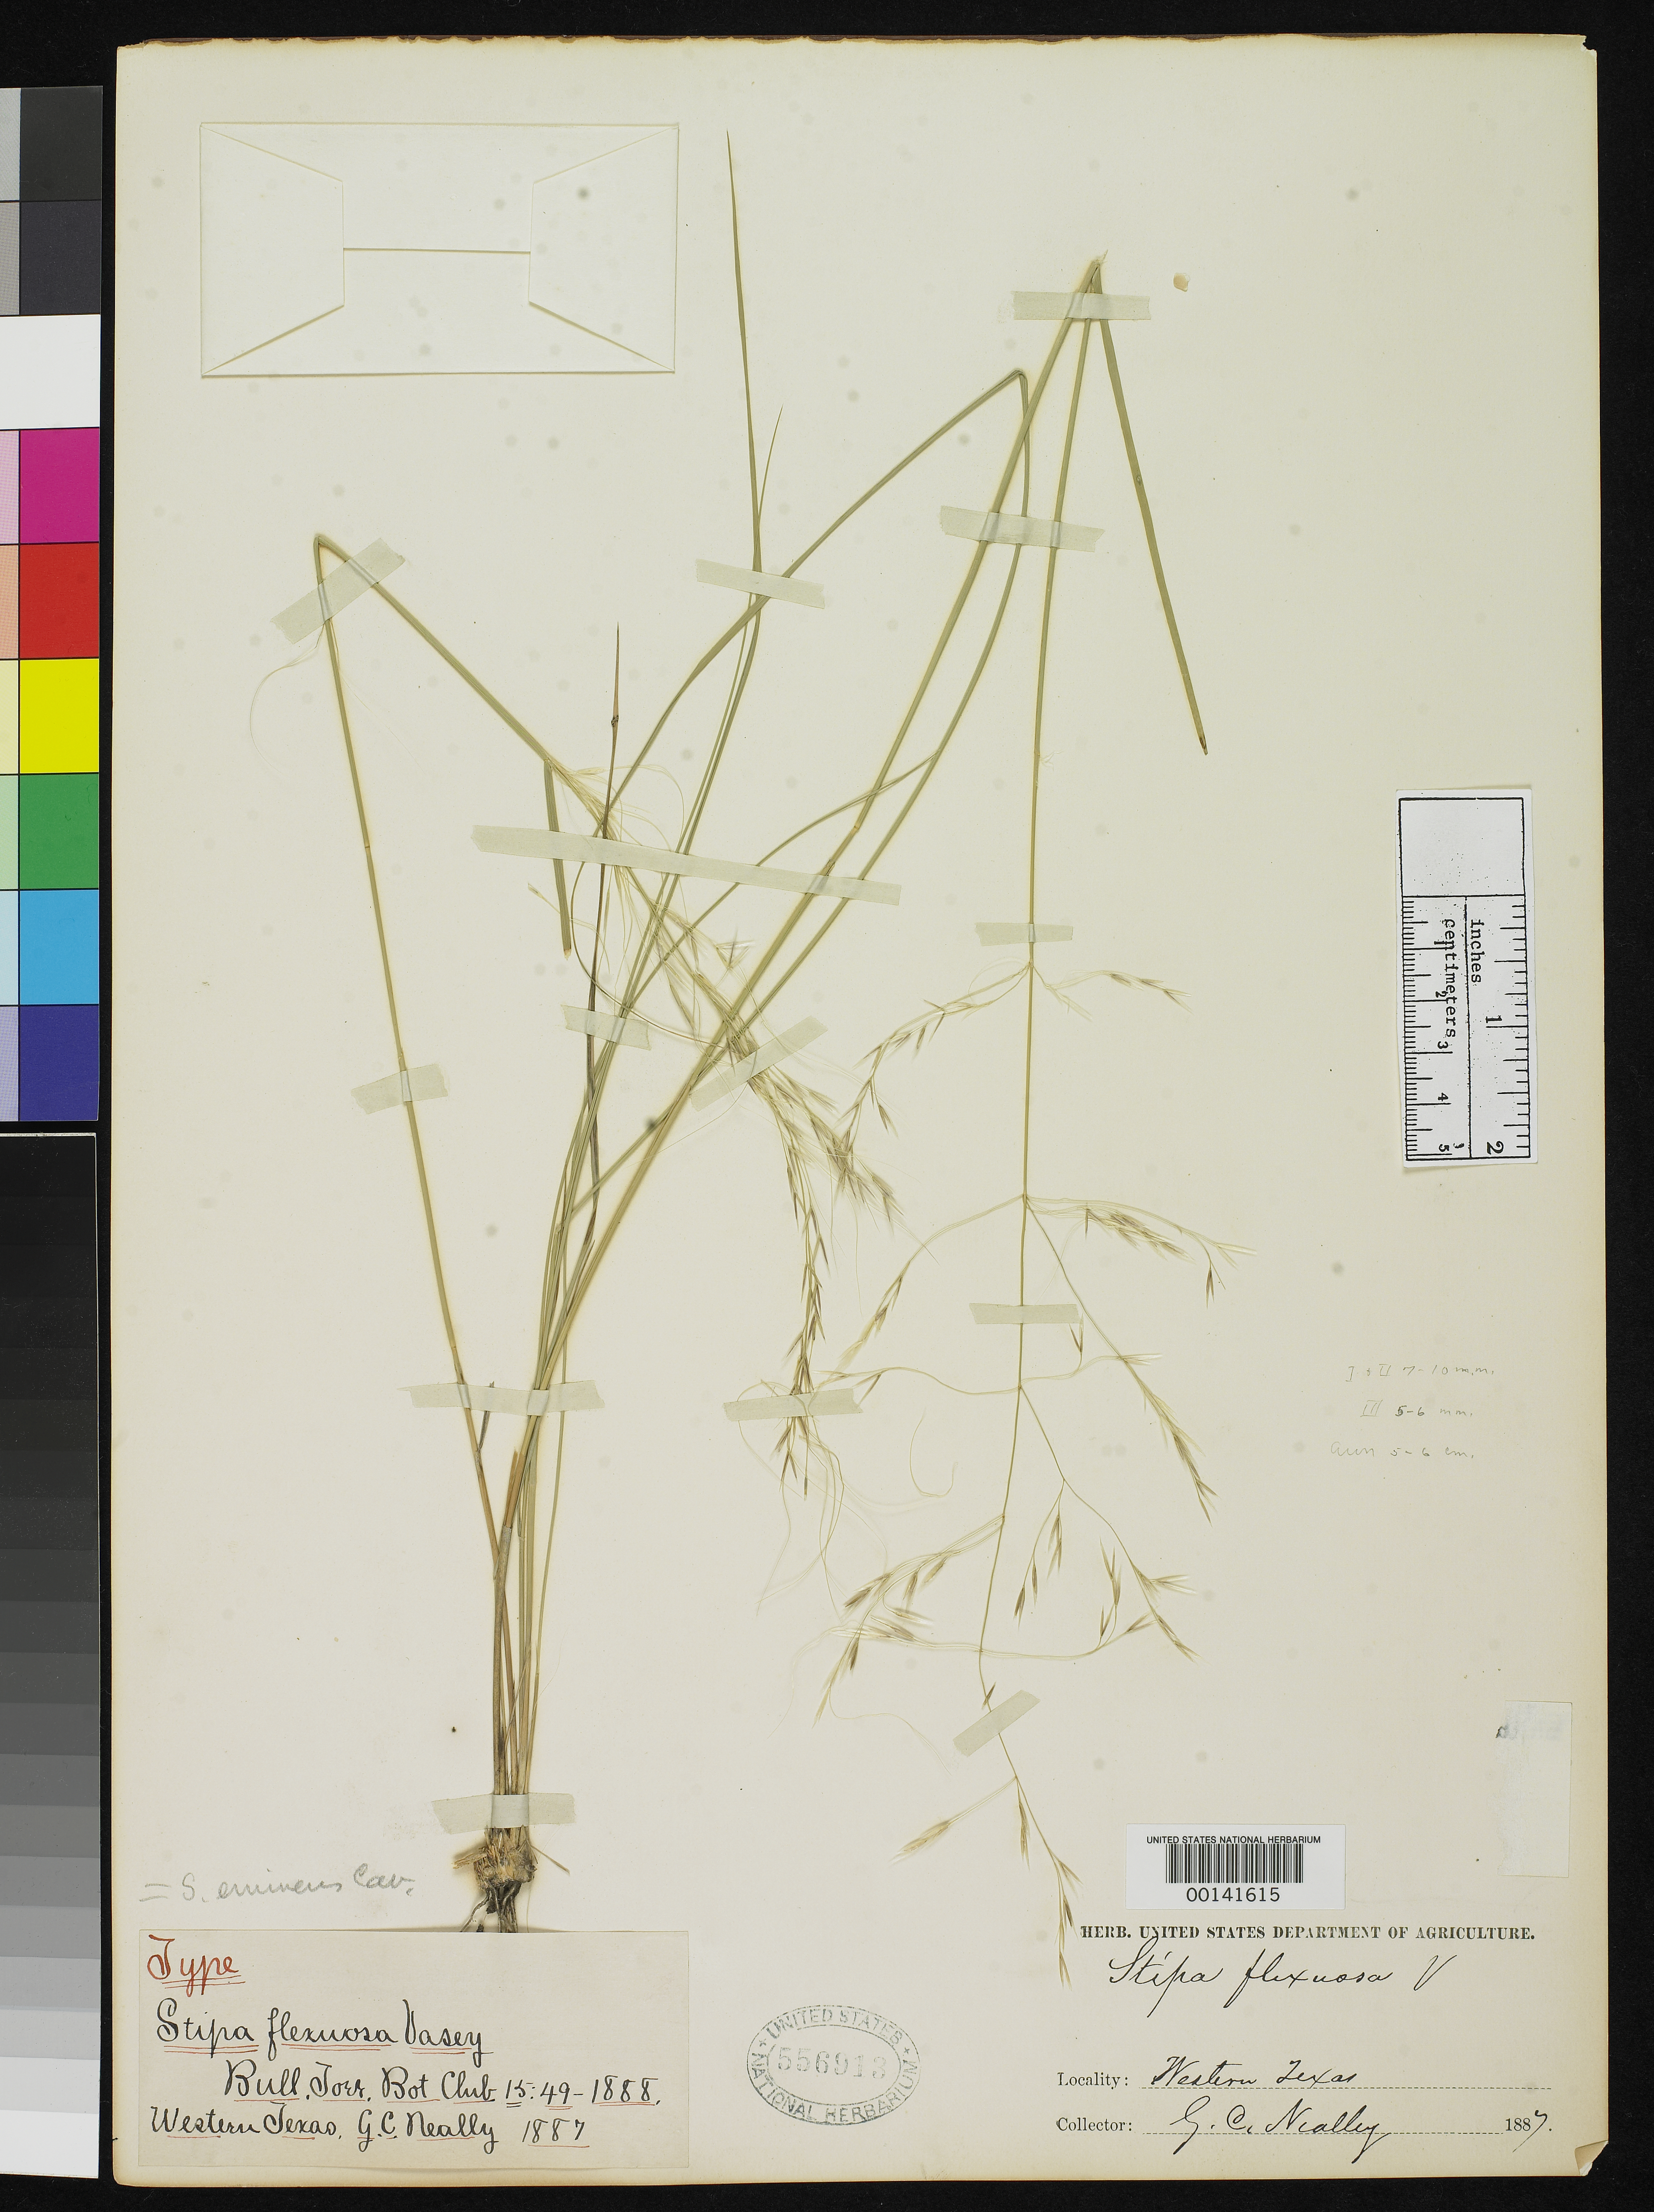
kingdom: Plantae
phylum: Tracheophyta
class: Liliopsida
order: Poales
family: Poaceae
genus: Stipa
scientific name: Stipa flexuosa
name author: Vasey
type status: Isotype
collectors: G. C. Nealley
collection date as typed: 1887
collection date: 1887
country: United States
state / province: Texas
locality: Western Texas, Chenate [Chinati] Mts.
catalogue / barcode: US 556913